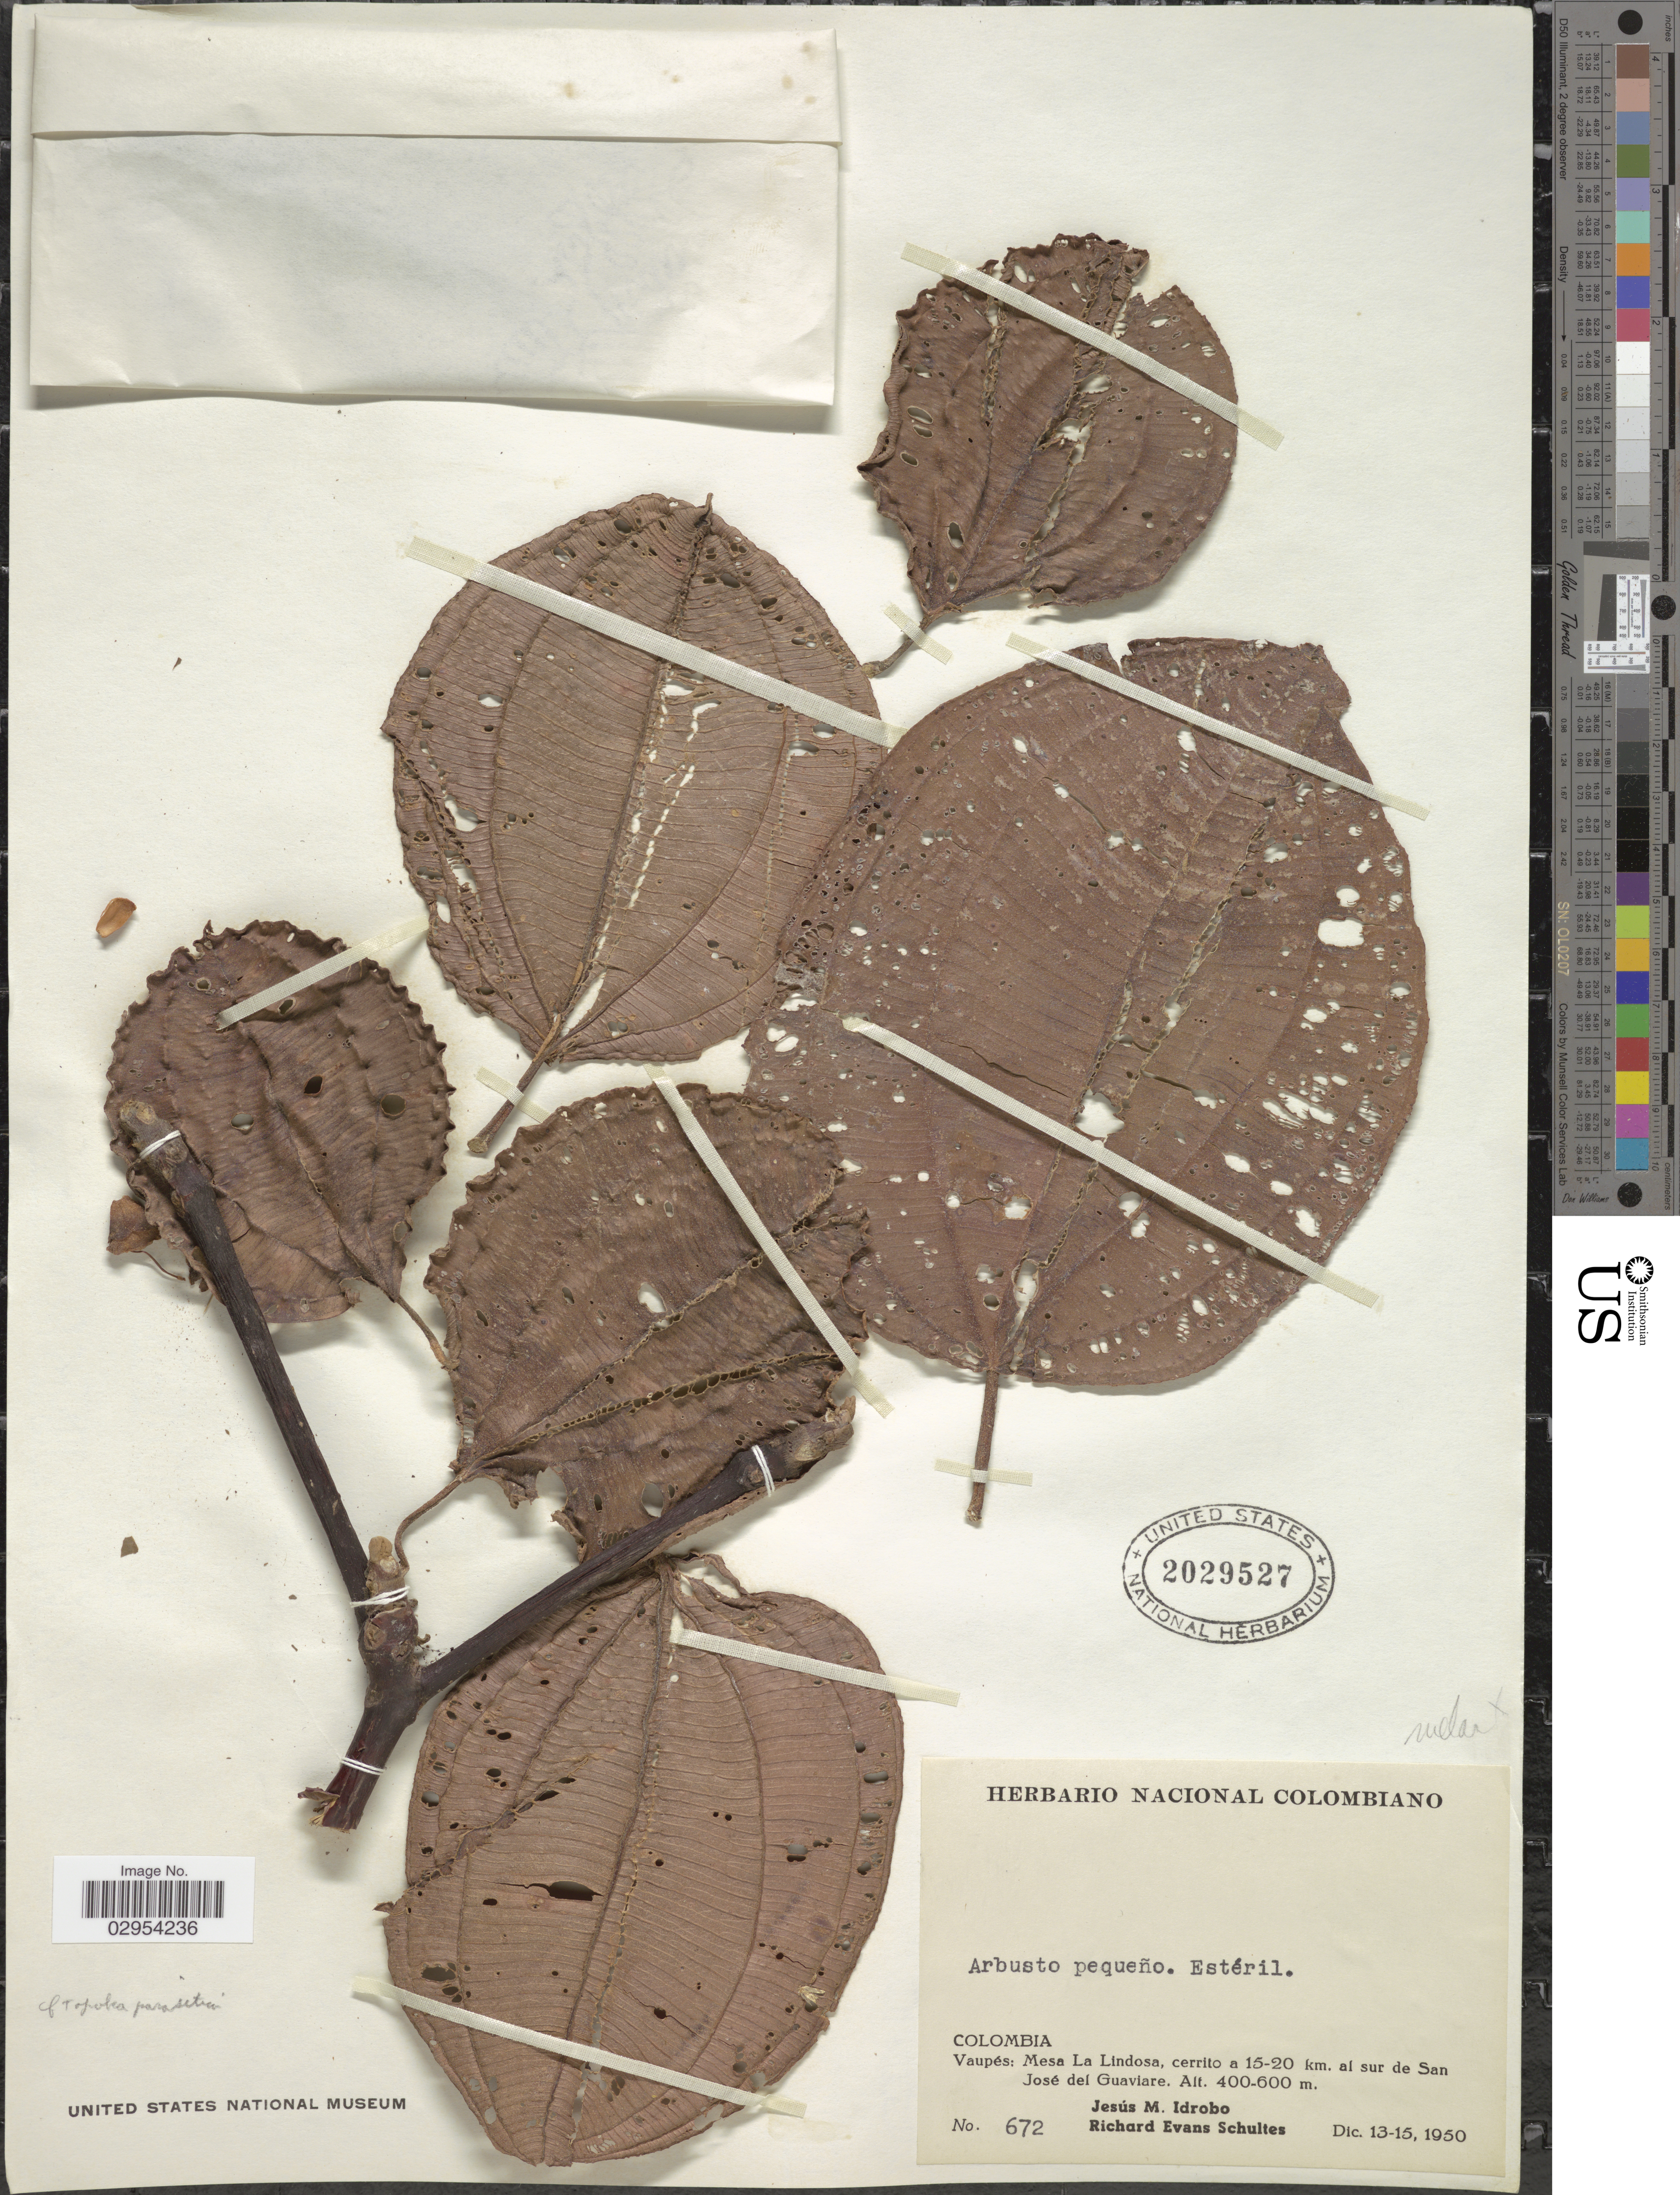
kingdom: Plantae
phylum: Tracheophyta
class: Magnoliopsida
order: Myrtales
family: Melastomataceae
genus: Topobea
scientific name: Topobea parasitica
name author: Aubl.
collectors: J. M. Idrobo & R. E. Schultes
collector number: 672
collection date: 1950-12-13/1950-12-15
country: Colombia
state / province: Vaupés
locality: Mesa La Lindosa, cerrito a 15-20 km. al sur de San José del Guaviare.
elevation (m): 400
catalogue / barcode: US 2029527